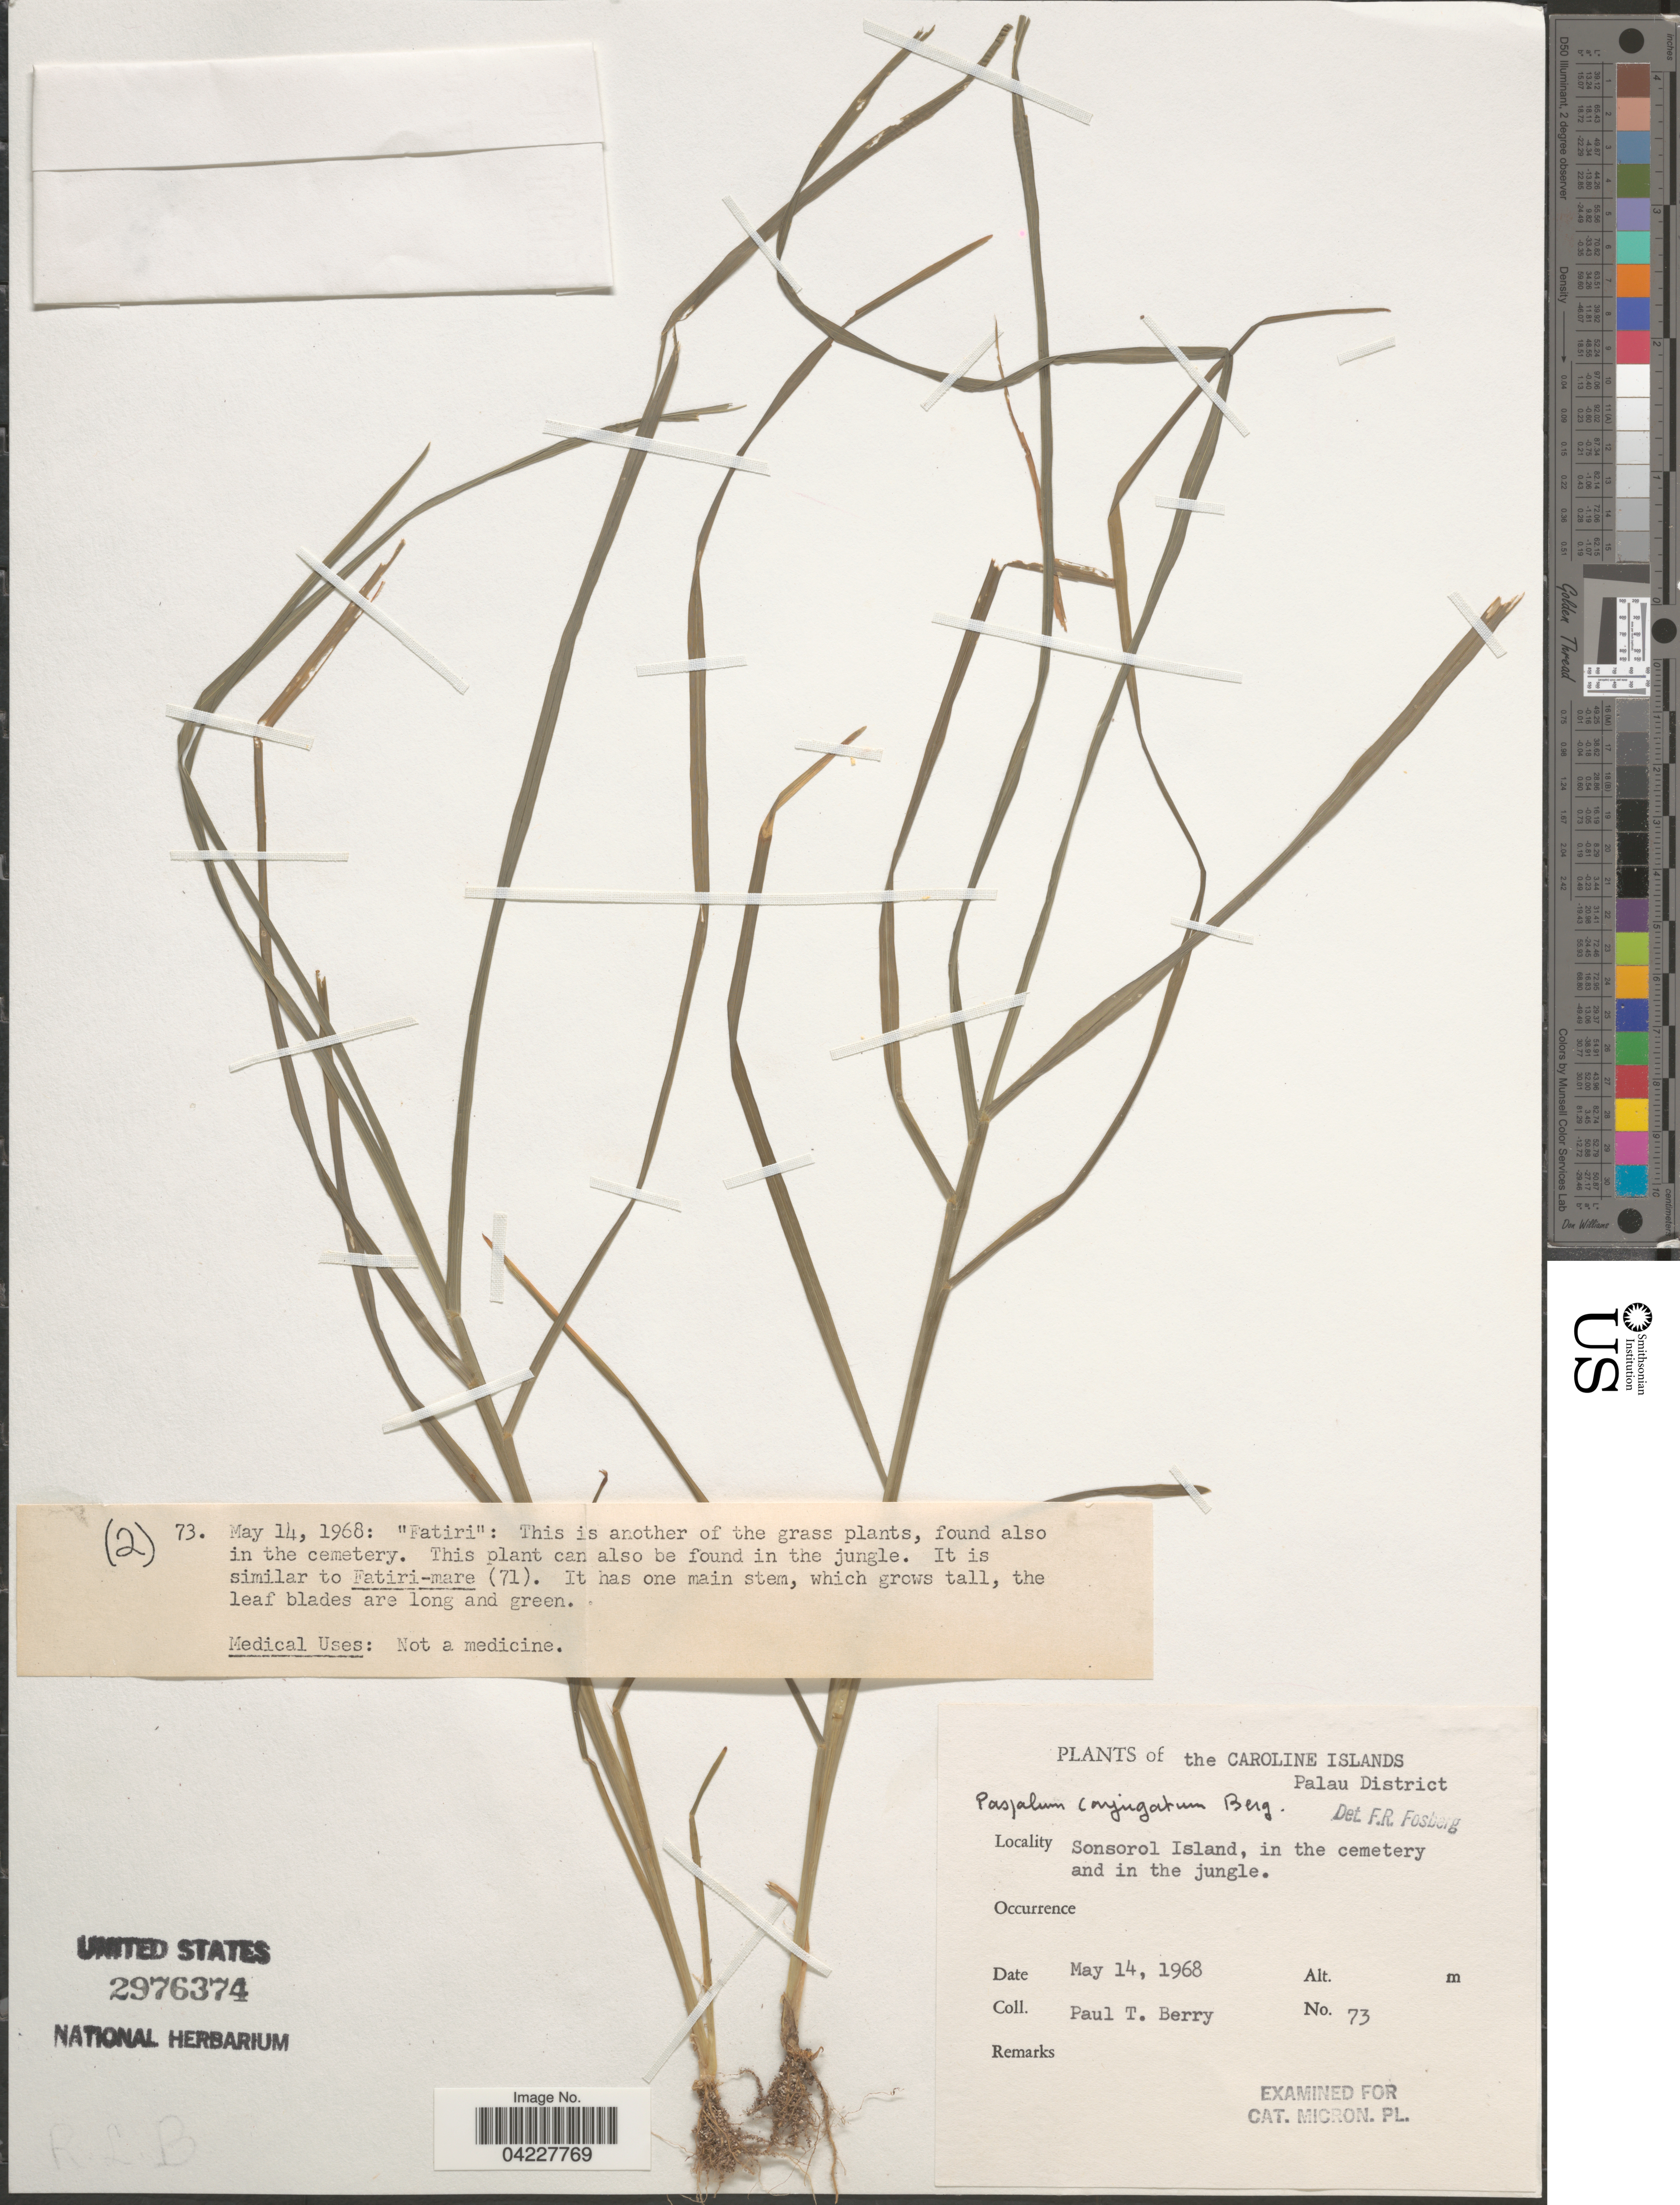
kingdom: Plantae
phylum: Tracheophyta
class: Liliopsida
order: Poales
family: Poaceae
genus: Paspalum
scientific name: Paspalum conjugatum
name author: P.J. Bergius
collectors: P. T. Berry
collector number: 73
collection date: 1968-05-14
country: Palau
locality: The Caroline Islands. Palau District. Sonsorol Island, in the cemetery and in the jungle.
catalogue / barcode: US 2976374